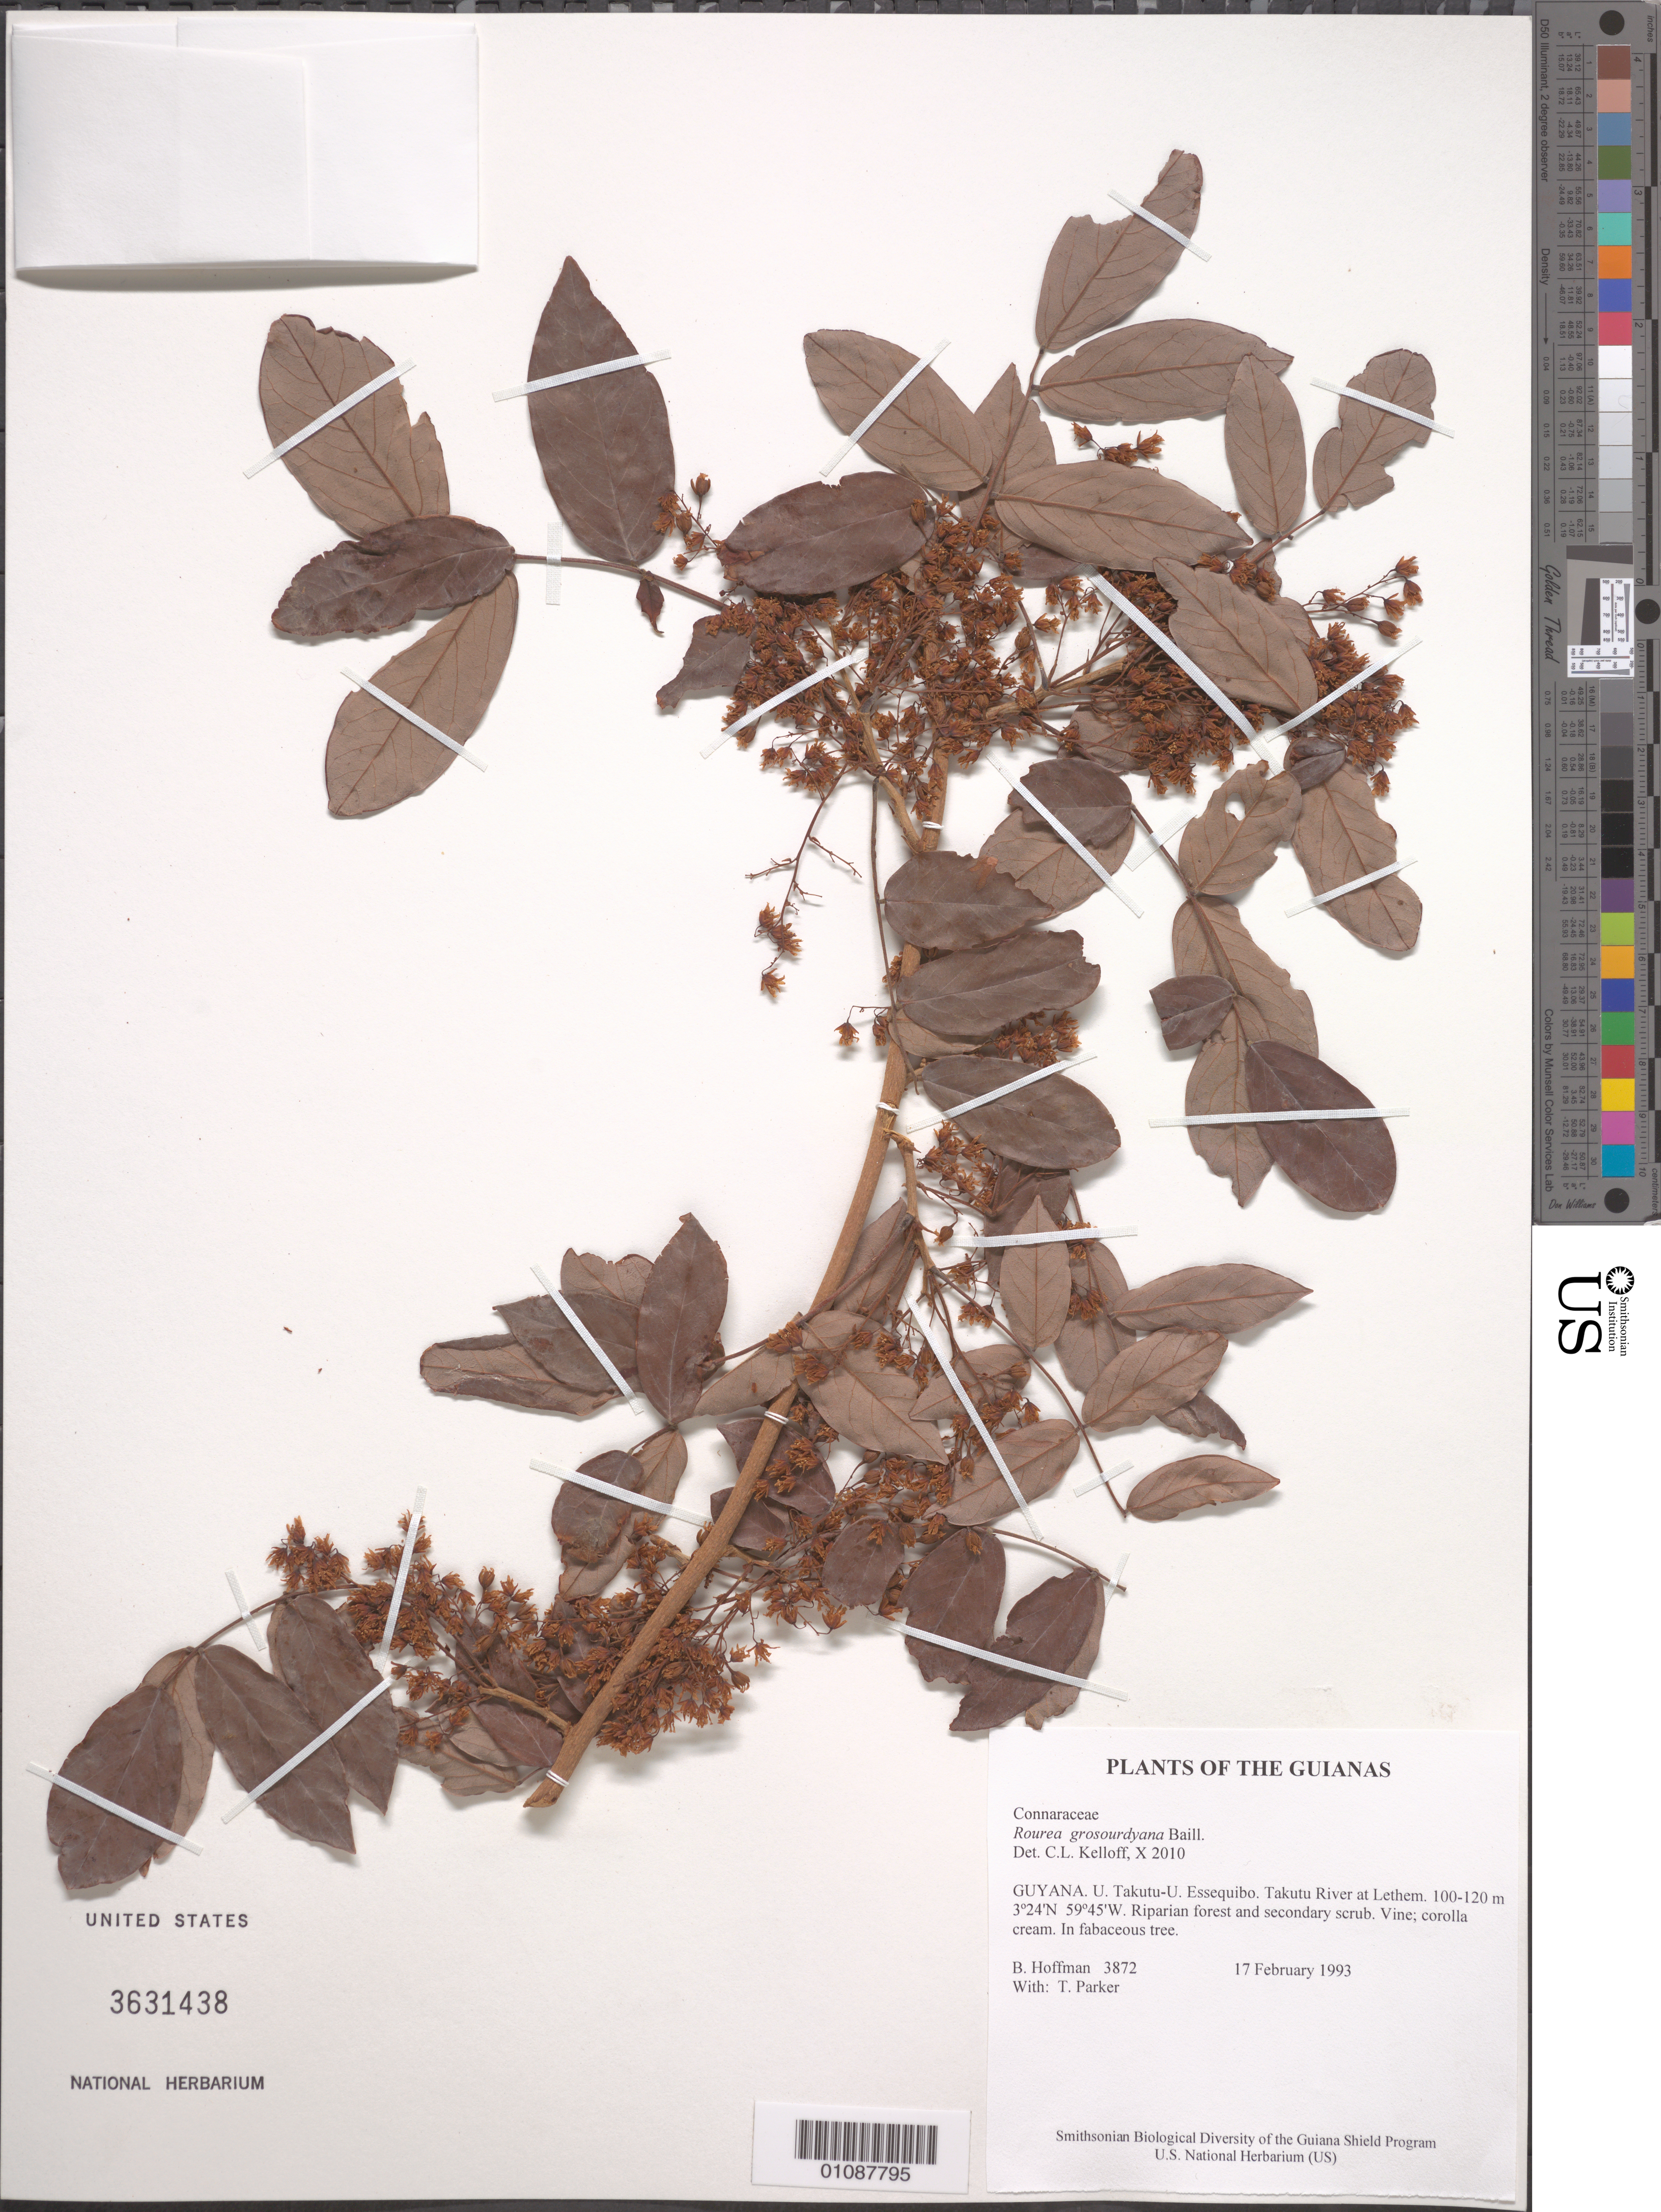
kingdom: Plantae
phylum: Tracheophyta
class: Magnoliopsida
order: Oxalidales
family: Connaraceae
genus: Rourea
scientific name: Rourea grosourdyana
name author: Baill.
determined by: Kelloff, Carol L., (US), Smithsonian Institution - National Museum of Natural History (UNITED STATES)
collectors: B. Hoffman & T. Parker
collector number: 3872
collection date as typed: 17 February 1993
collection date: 1993-02-17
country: Guyana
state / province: U. Takutu-U. Essequibo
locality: Takutu River at Lethem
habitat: Riparian forest and secondary scrub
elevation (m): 100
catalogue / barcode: US 3631438